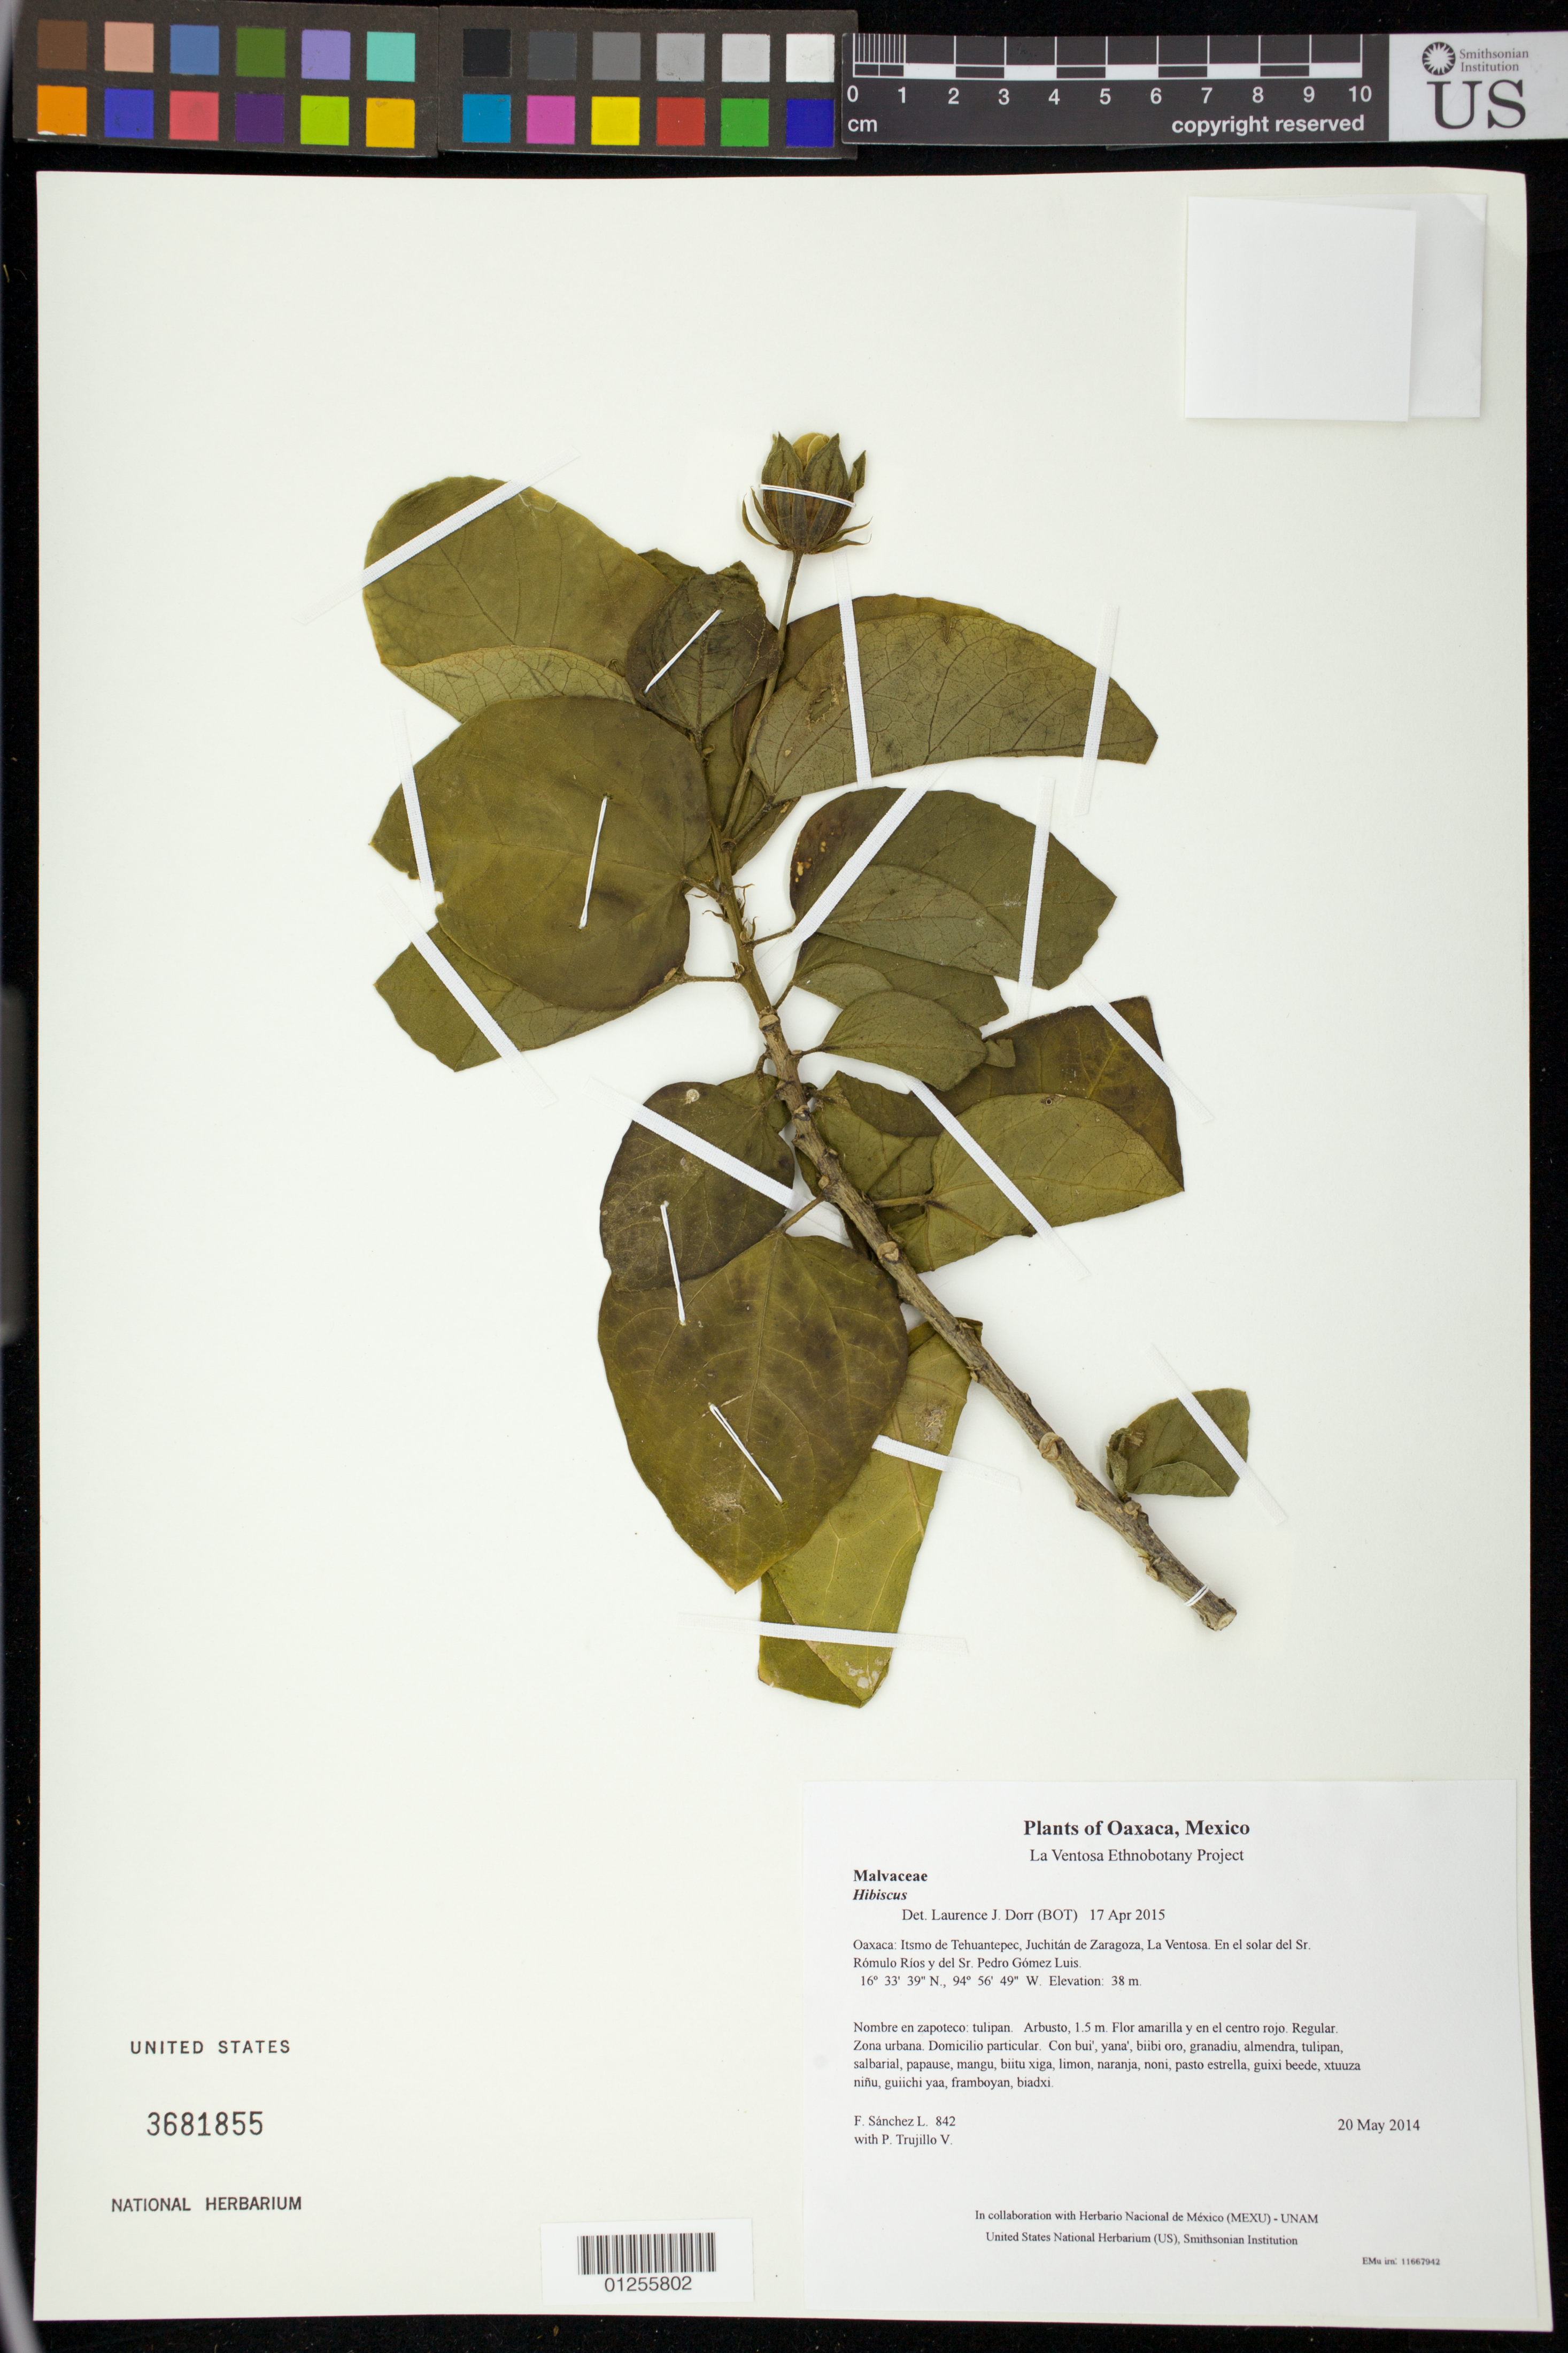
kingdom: Plantae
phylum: Tracheophyta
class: Magnoliopsida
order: Malvales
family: Malvaceae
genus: Hibiscus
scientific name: Hibiscus rosa-sinensis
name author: L.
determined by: Velasco G., Kenia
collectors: F. Sánchez L. & P. Trujillo V.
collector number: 842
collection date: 2014-05-20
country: Mexico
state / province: Oaxaca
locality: Itsmo de Tehuantepec, Juchitán de Zaragoza, La Ventosa. En el solar del Sr. Rómulo Ríos y del Sr. Pedro Gómez Luis.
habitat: Zona urbana. Domicilio particular.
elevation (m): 38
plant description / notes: JEBOT, MEXU, US; Yaga bandaga. 1.5 m. Guie' naguchi ne galahui' naxiña'. Nuu.; tulipan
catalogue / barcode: US 3681855